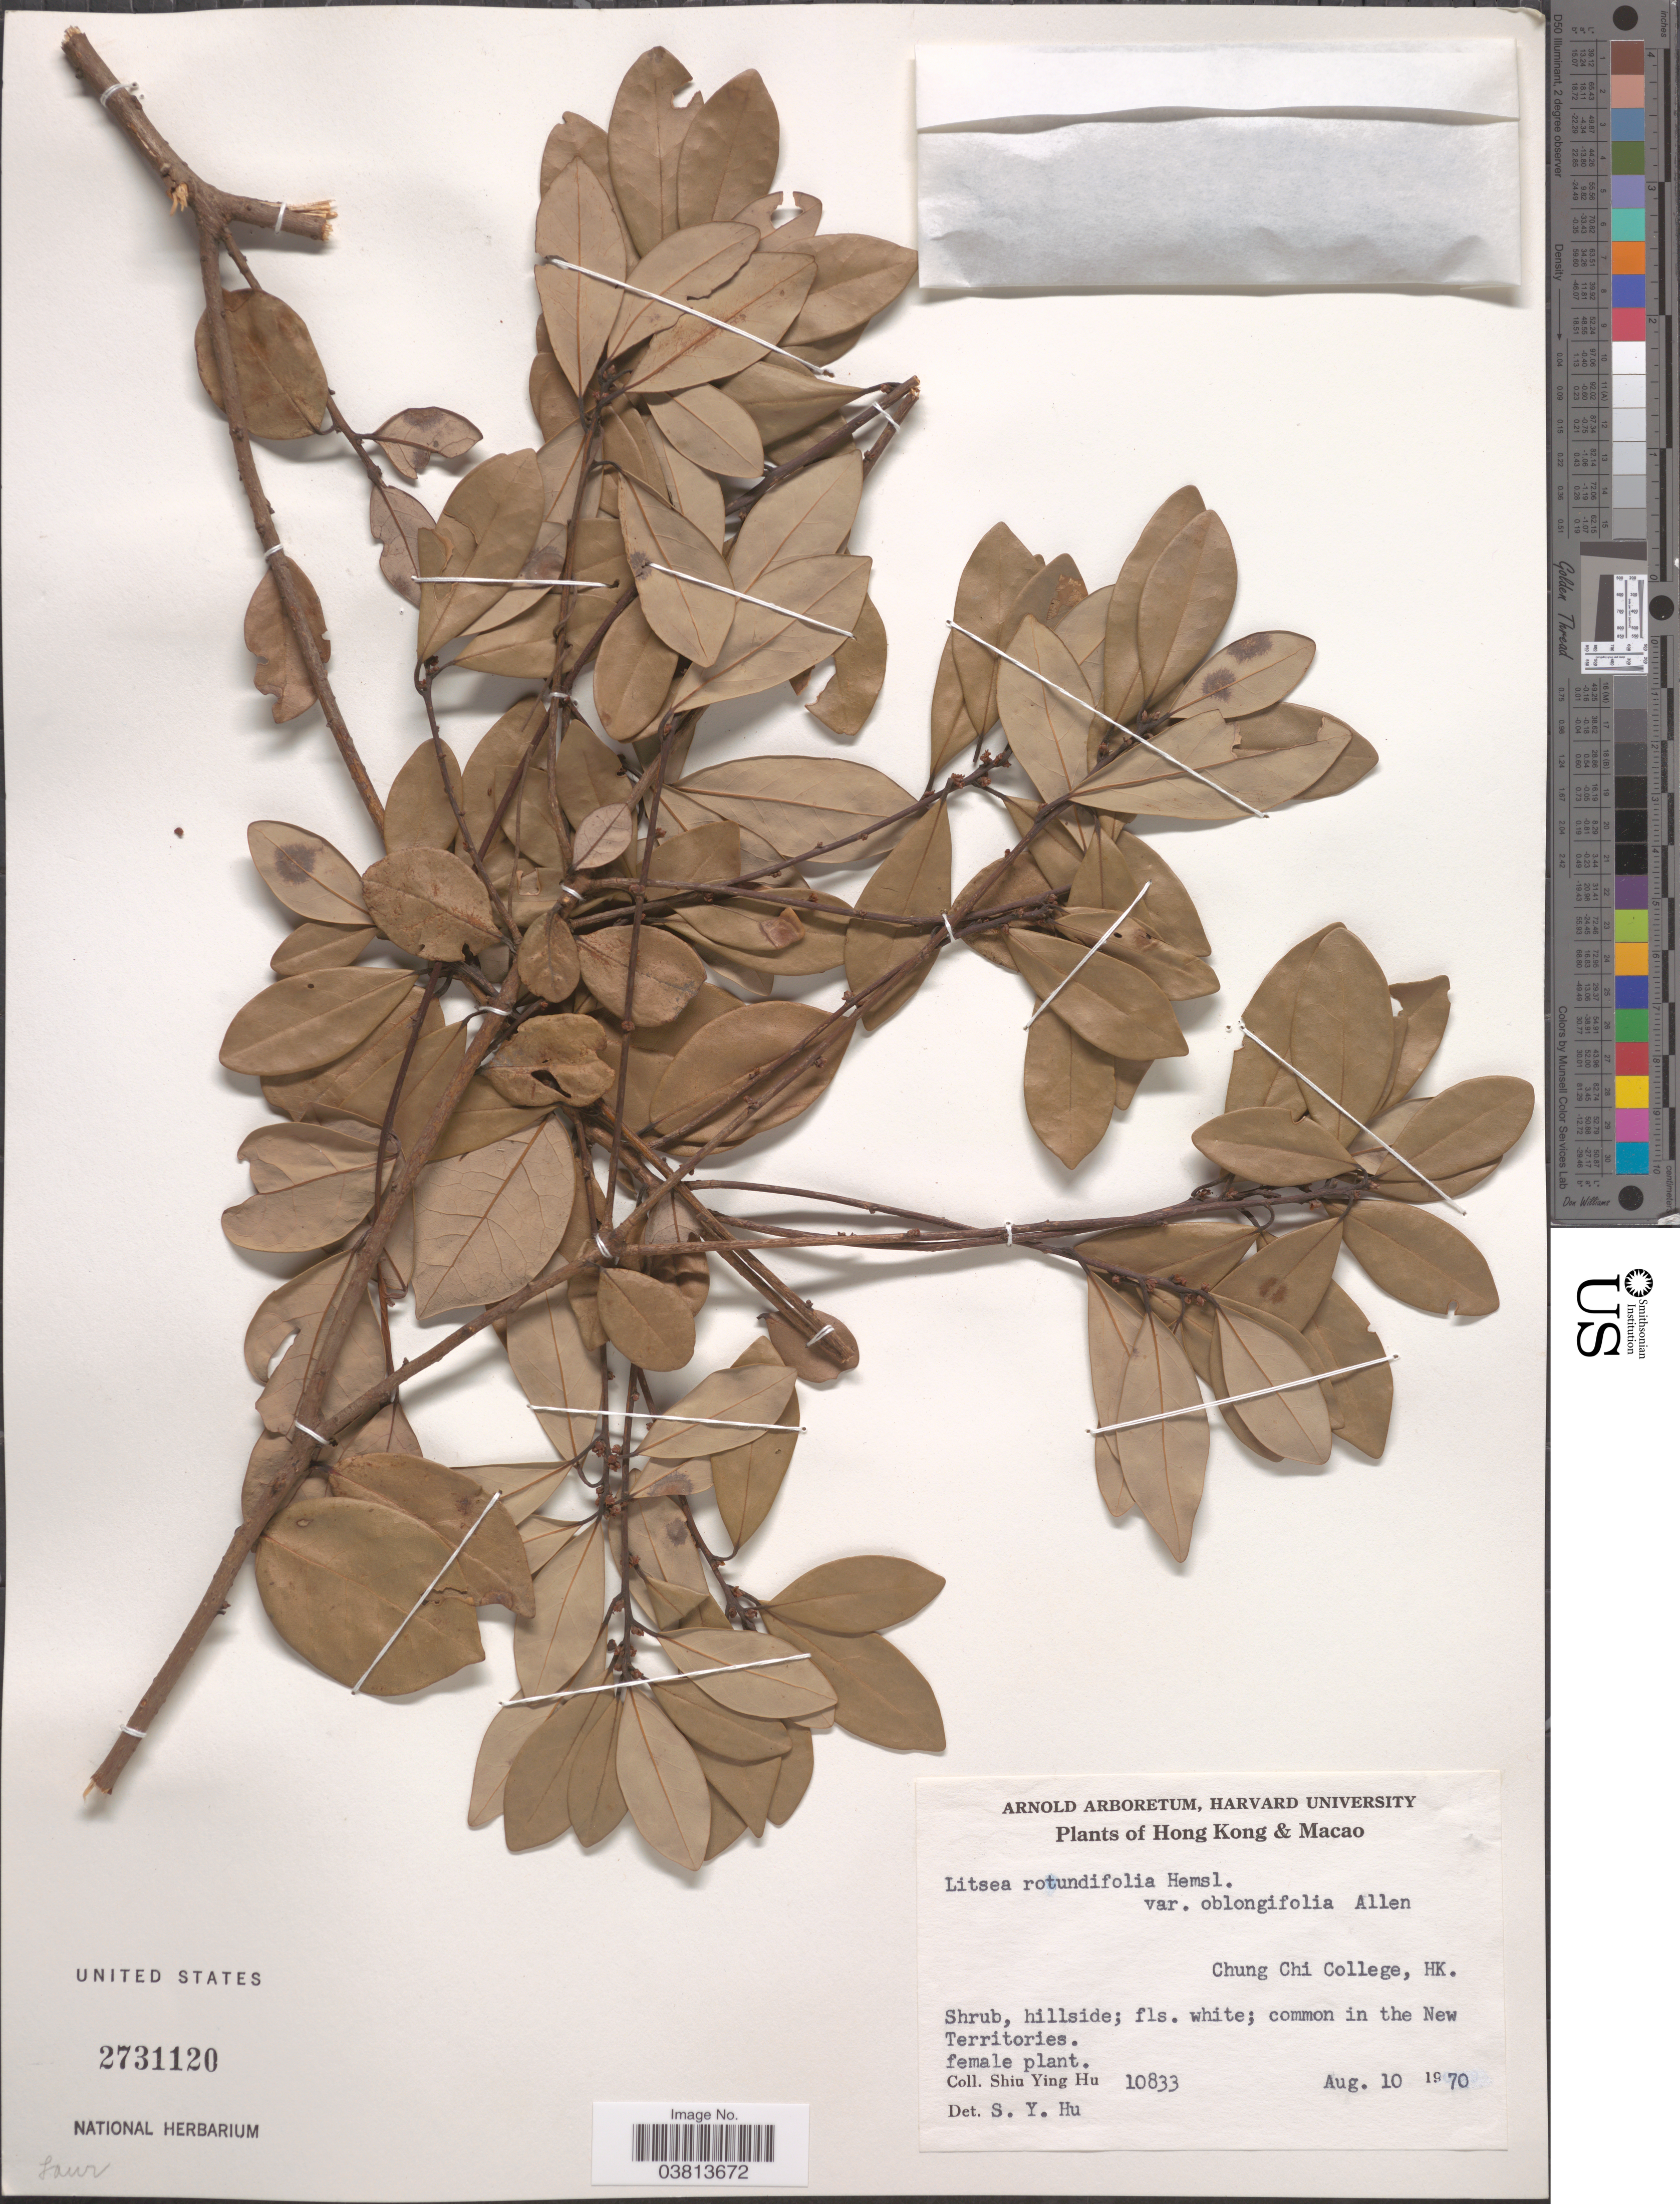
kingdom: Plantae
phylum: Tracheophyta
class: Magnoliopsida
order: Laurales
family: Lauraceae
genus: Litsea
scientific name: Litsea rotundifolia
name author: Hemsl.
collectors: S. Y. Hu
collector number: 10833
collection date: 1970-08-10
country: China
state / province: Hong Kong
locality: Macao. Chung Chi College, HK. Hillside. In the New Territories.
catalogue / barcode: US 2731120